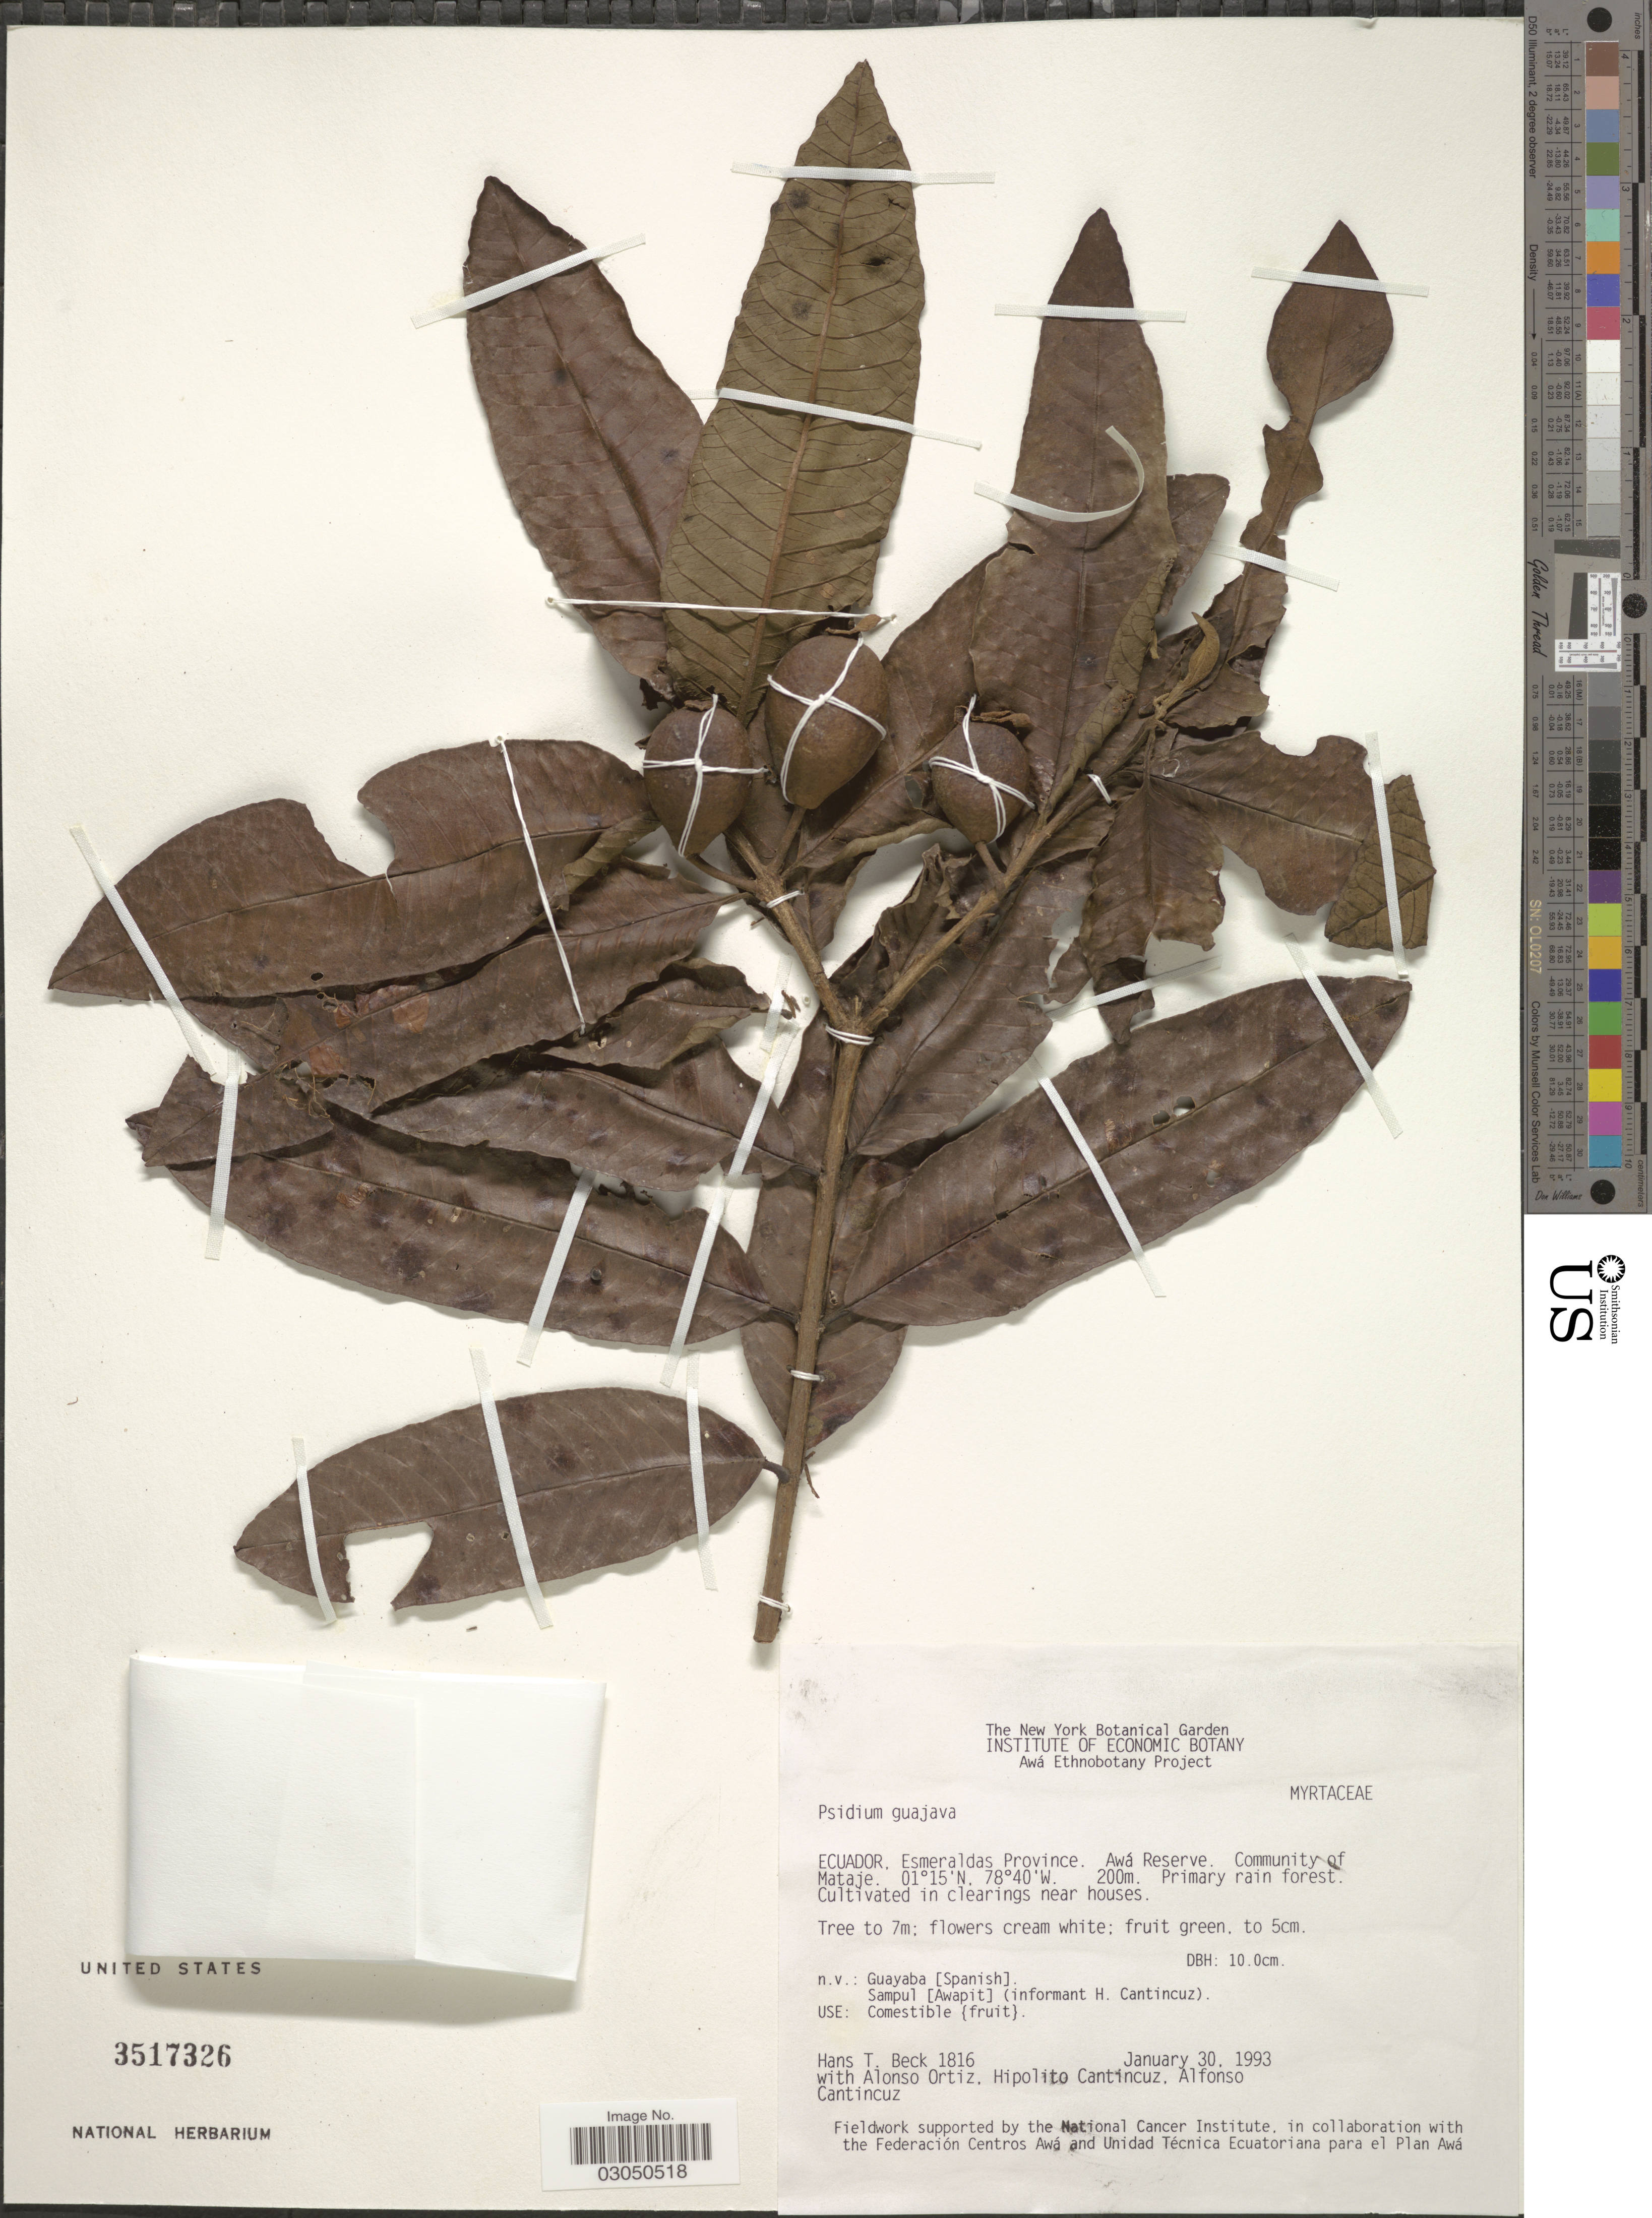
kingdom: Plantae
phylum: Tracheophyta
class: Magnoliopsida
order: Myrtales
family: Myrtaceae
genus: Psidium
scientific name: Psidium guajava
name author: L.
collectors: H. T. Beck, A. Ortiz, H. Cantincuz & A. Cantincuz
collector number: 1816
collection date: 1993-01-30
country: Ecuador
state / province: Esmeraldas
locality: Esmeraldas Province. Awá Reserve. Community of Mataje.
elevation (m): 200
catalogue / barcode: US 3517326